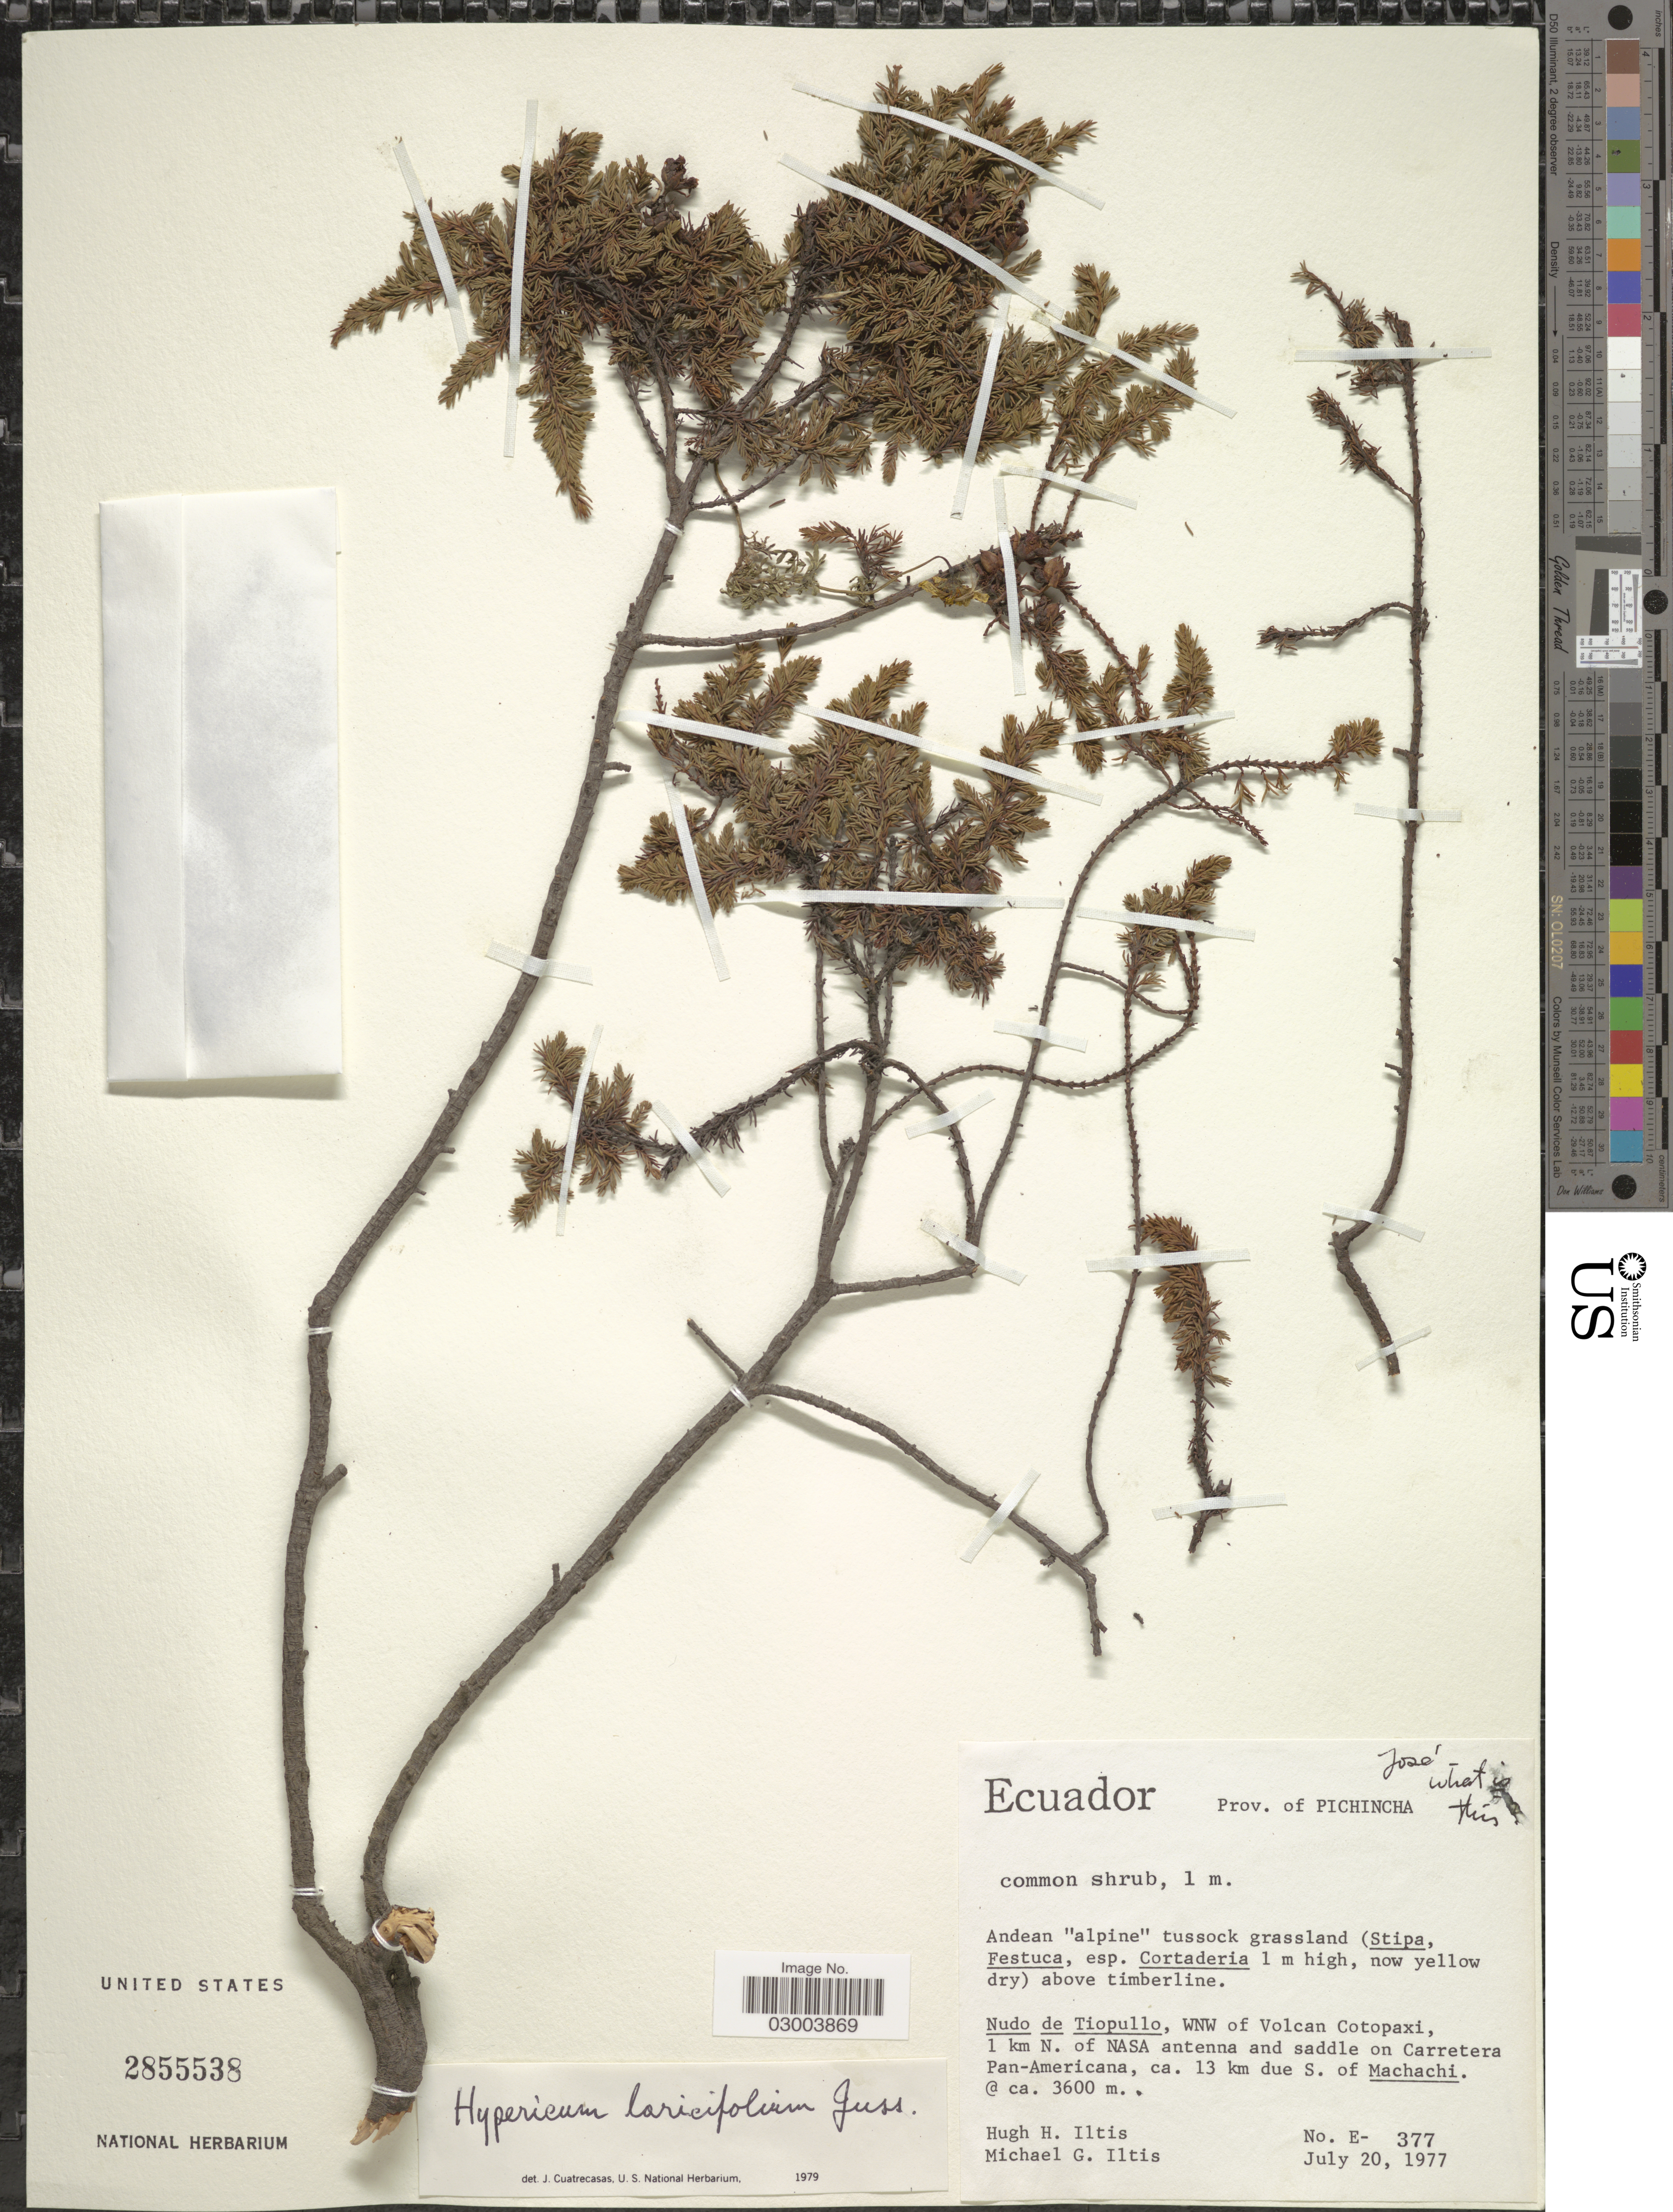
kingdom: Plantae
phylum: Tracheophyta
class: Magnoliopsida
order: Malpighiales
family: Hypericaceae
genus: Hypericum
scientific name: Hypericum laricifolium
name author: Juss.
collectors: H. Iltis & M. G. Iltis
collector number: E-377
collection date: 1977-07-20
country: Ecuador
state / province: Pichincha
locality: Nudo de Tiopullo, WNW of Volcan Cotopaxi, 1 km N. of NASA antenna and saddle on Carretera Pan-Americana, ca. 13 km due S. of Machachi.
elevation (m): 3600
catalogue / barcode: US 2855538